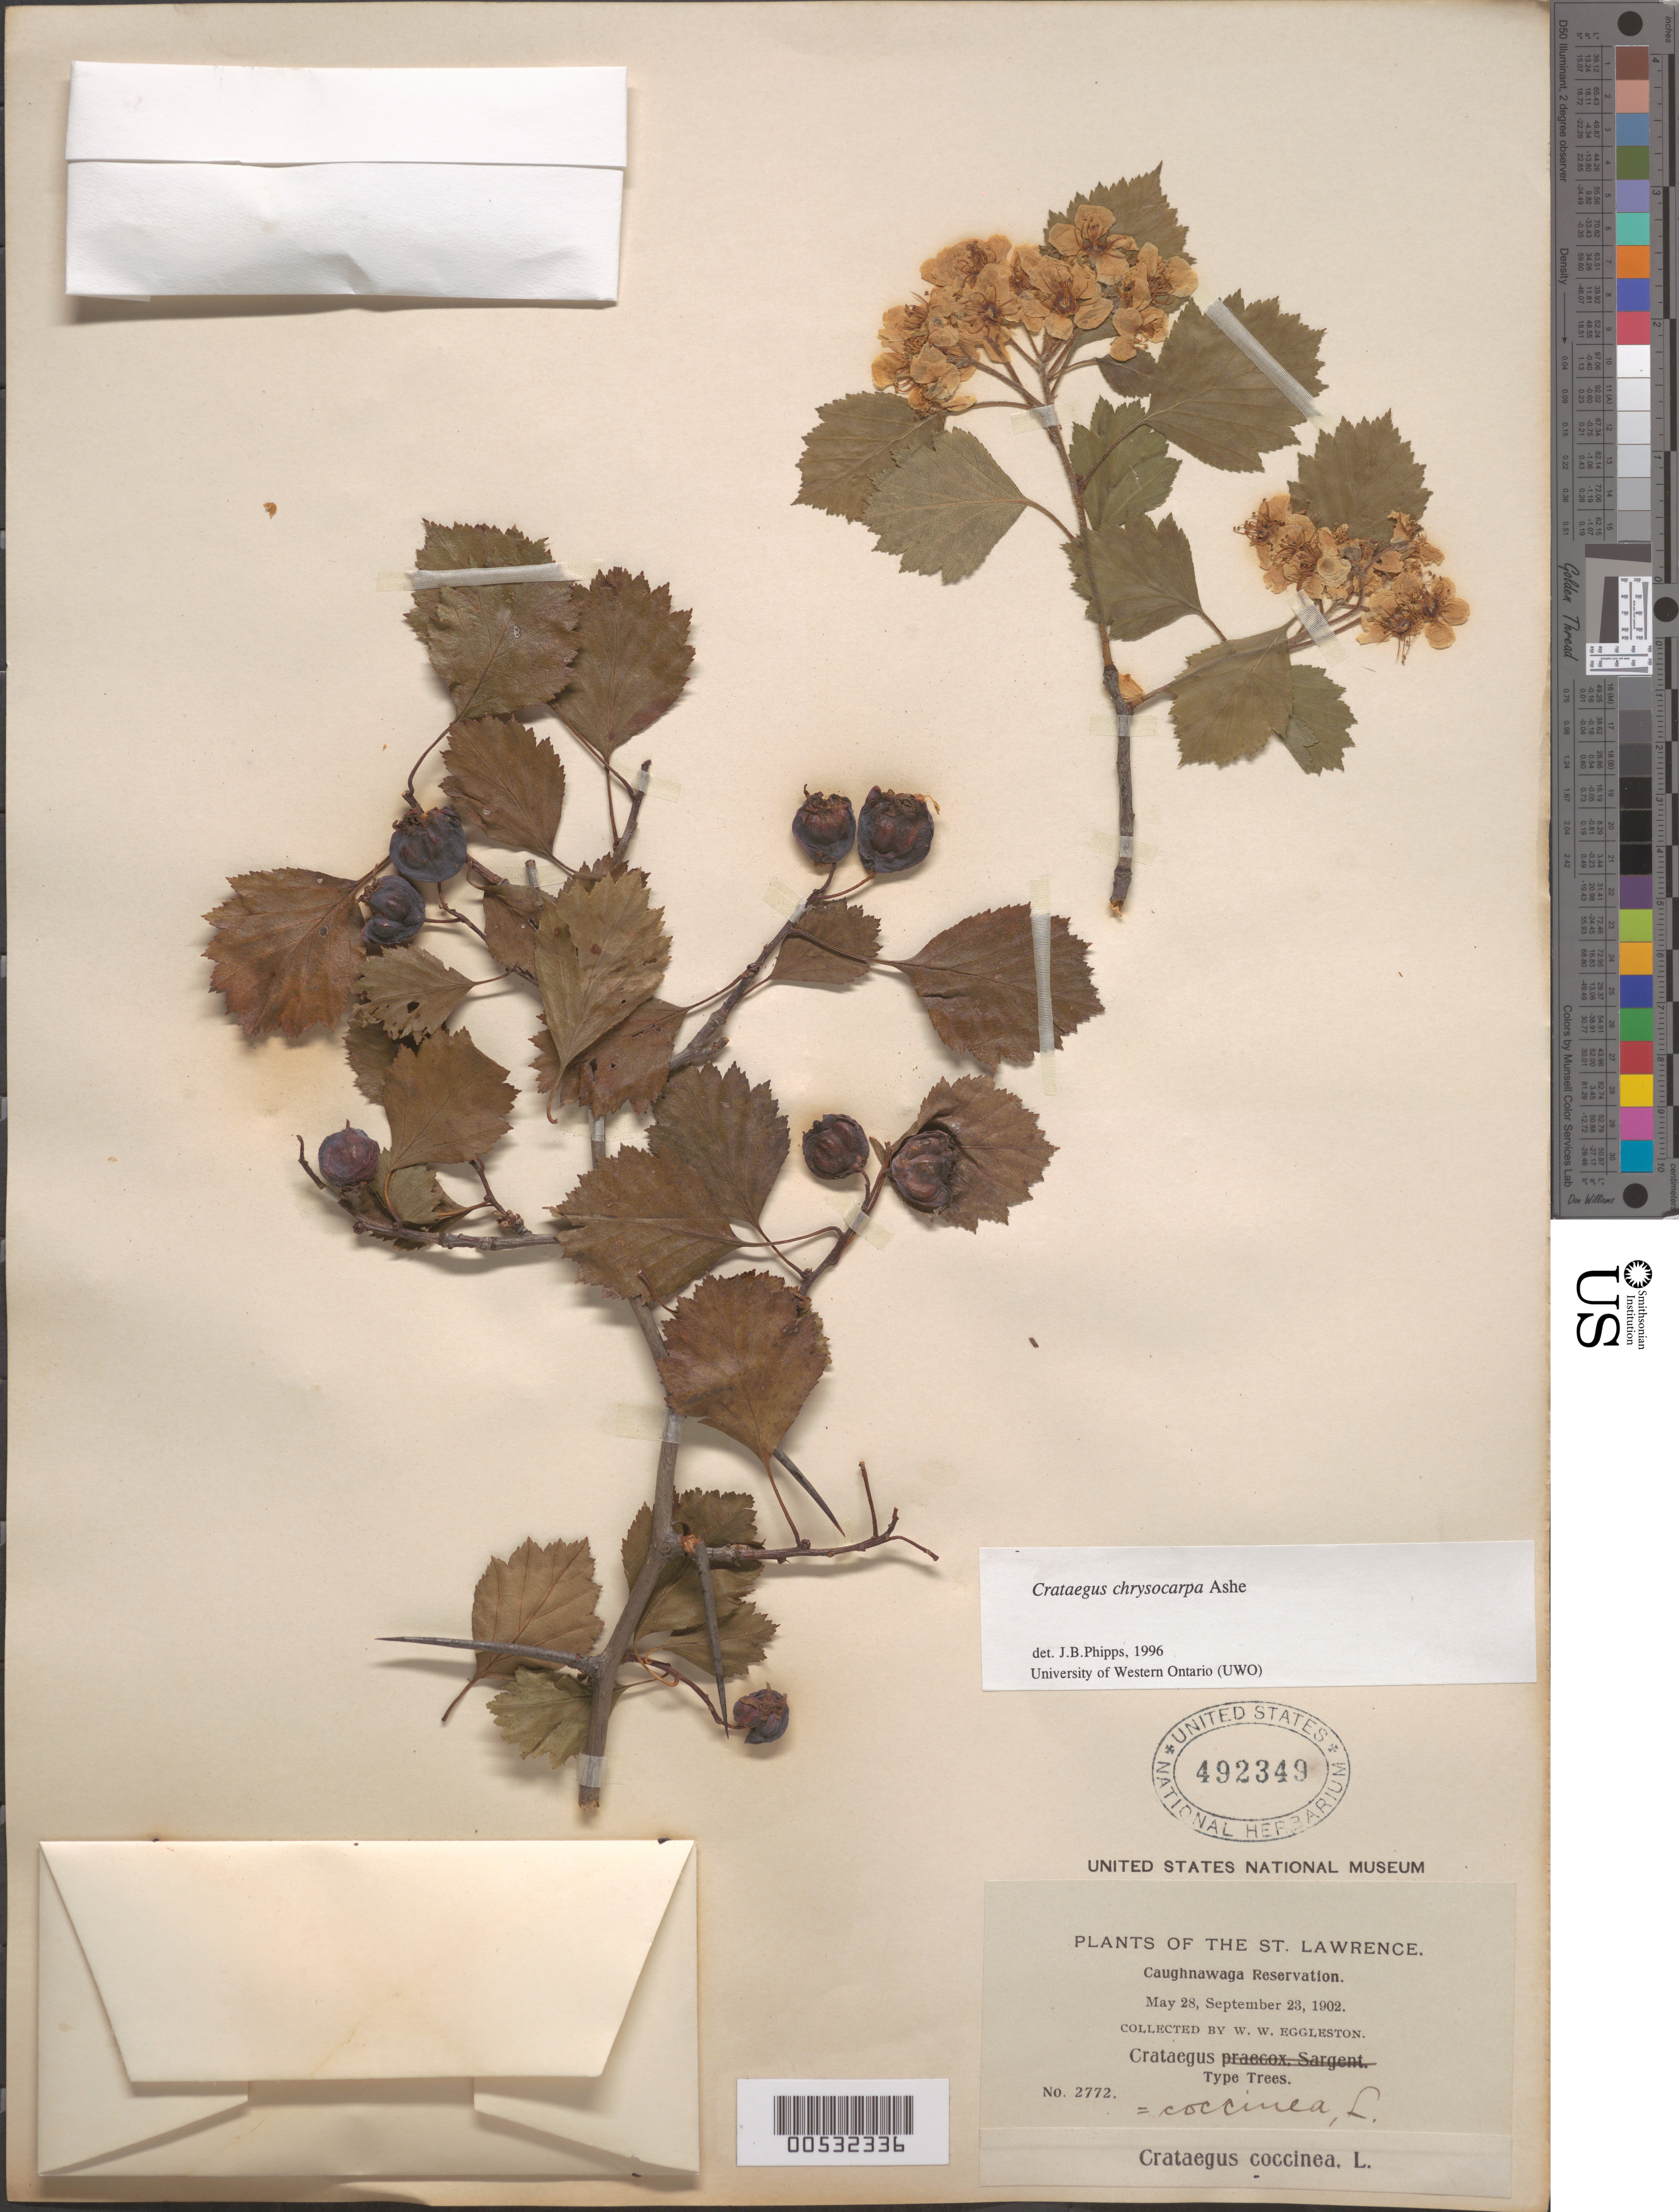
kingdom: Plantae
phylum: Tracheophyta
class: Magnoliopsida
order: Rosales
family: Rosaceae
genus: Crataegus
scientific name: Crataegus chrysocarpa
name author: Ashe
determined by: Phipps, James B., (UWO), University of Western Ontario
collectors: W. W. Eggleston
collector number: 2772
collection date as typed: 28 May 1902 and 23 Sep 1902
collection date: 1902-05-28,1902-09-23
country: United States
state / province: New York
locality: Caughnawaga Reservation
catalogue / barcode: US 492349